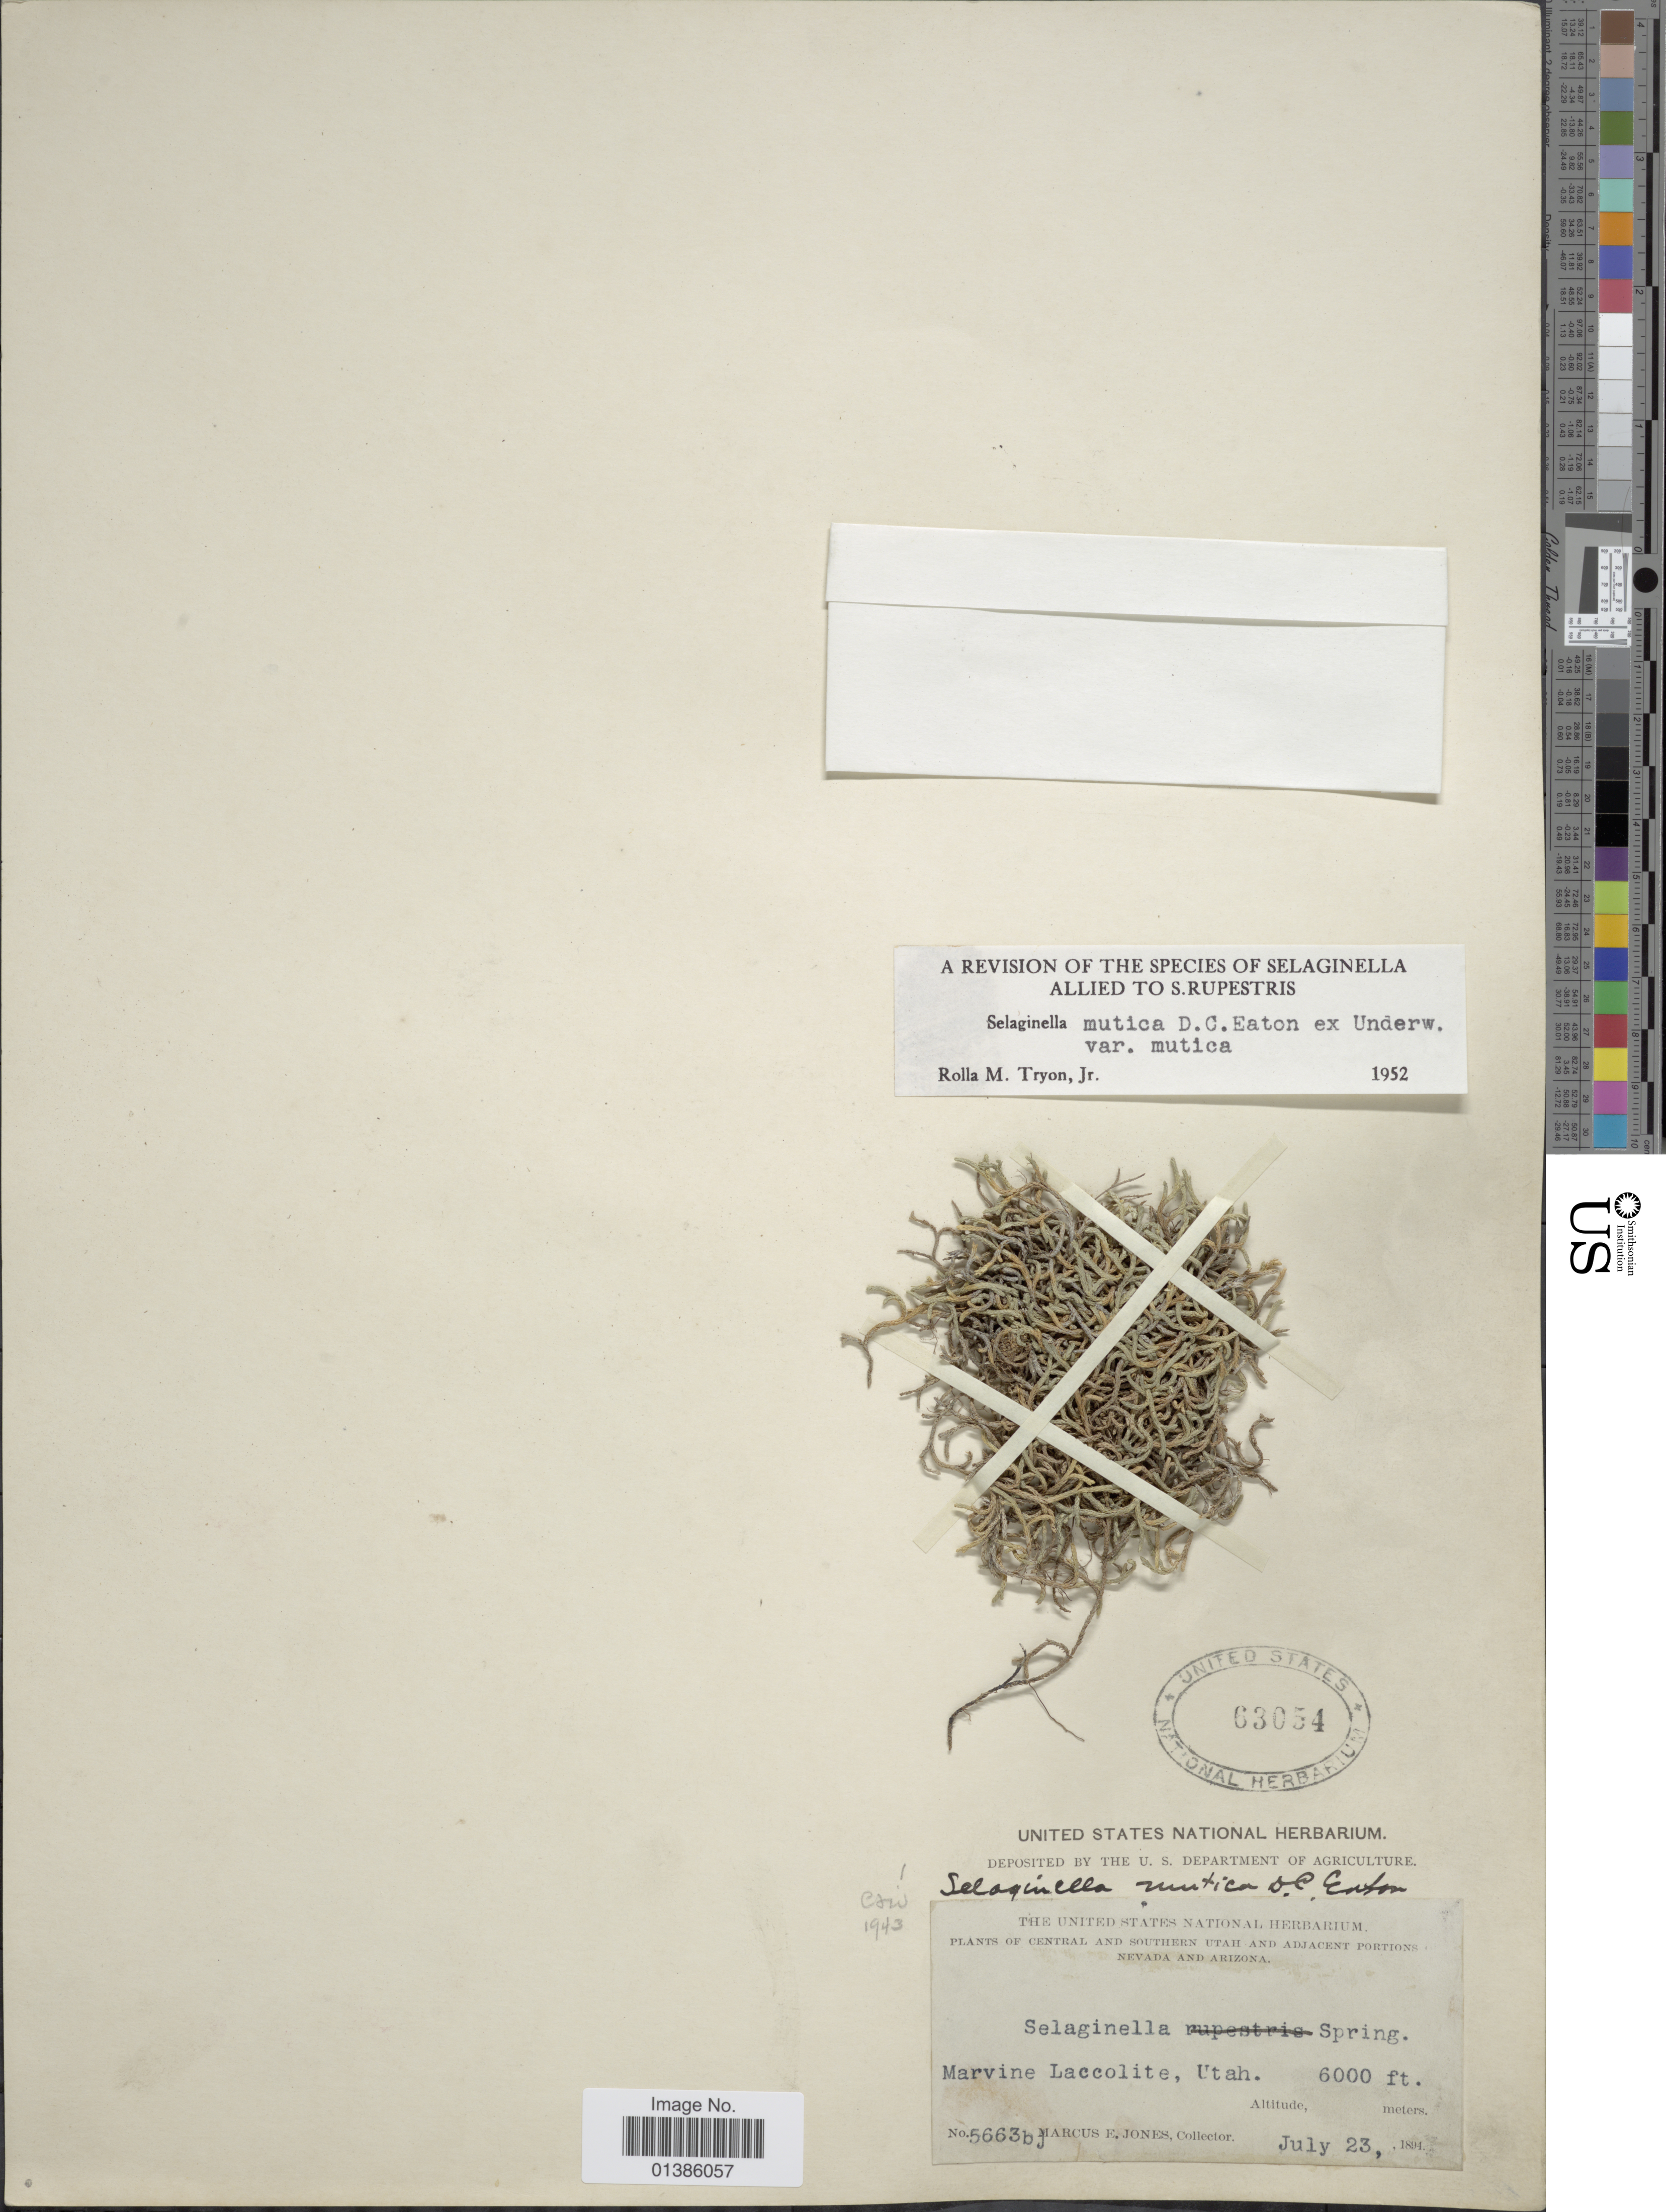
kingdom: Plantae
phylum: Tracheophyta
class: Lycopodiopsida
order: Selaginellales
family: Selaginellaceae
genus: Selaginella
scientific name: Selaginella mutica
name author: D.C. Eaton in Underw.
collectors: M. E. Jones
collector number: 5663bj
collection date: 1894-07-23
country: United States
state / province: Utah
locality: Central and Southern Utah and adjacent portions Nevada and Arizona. Marvine Laccolite.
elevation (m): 1829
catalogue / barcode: US 63054